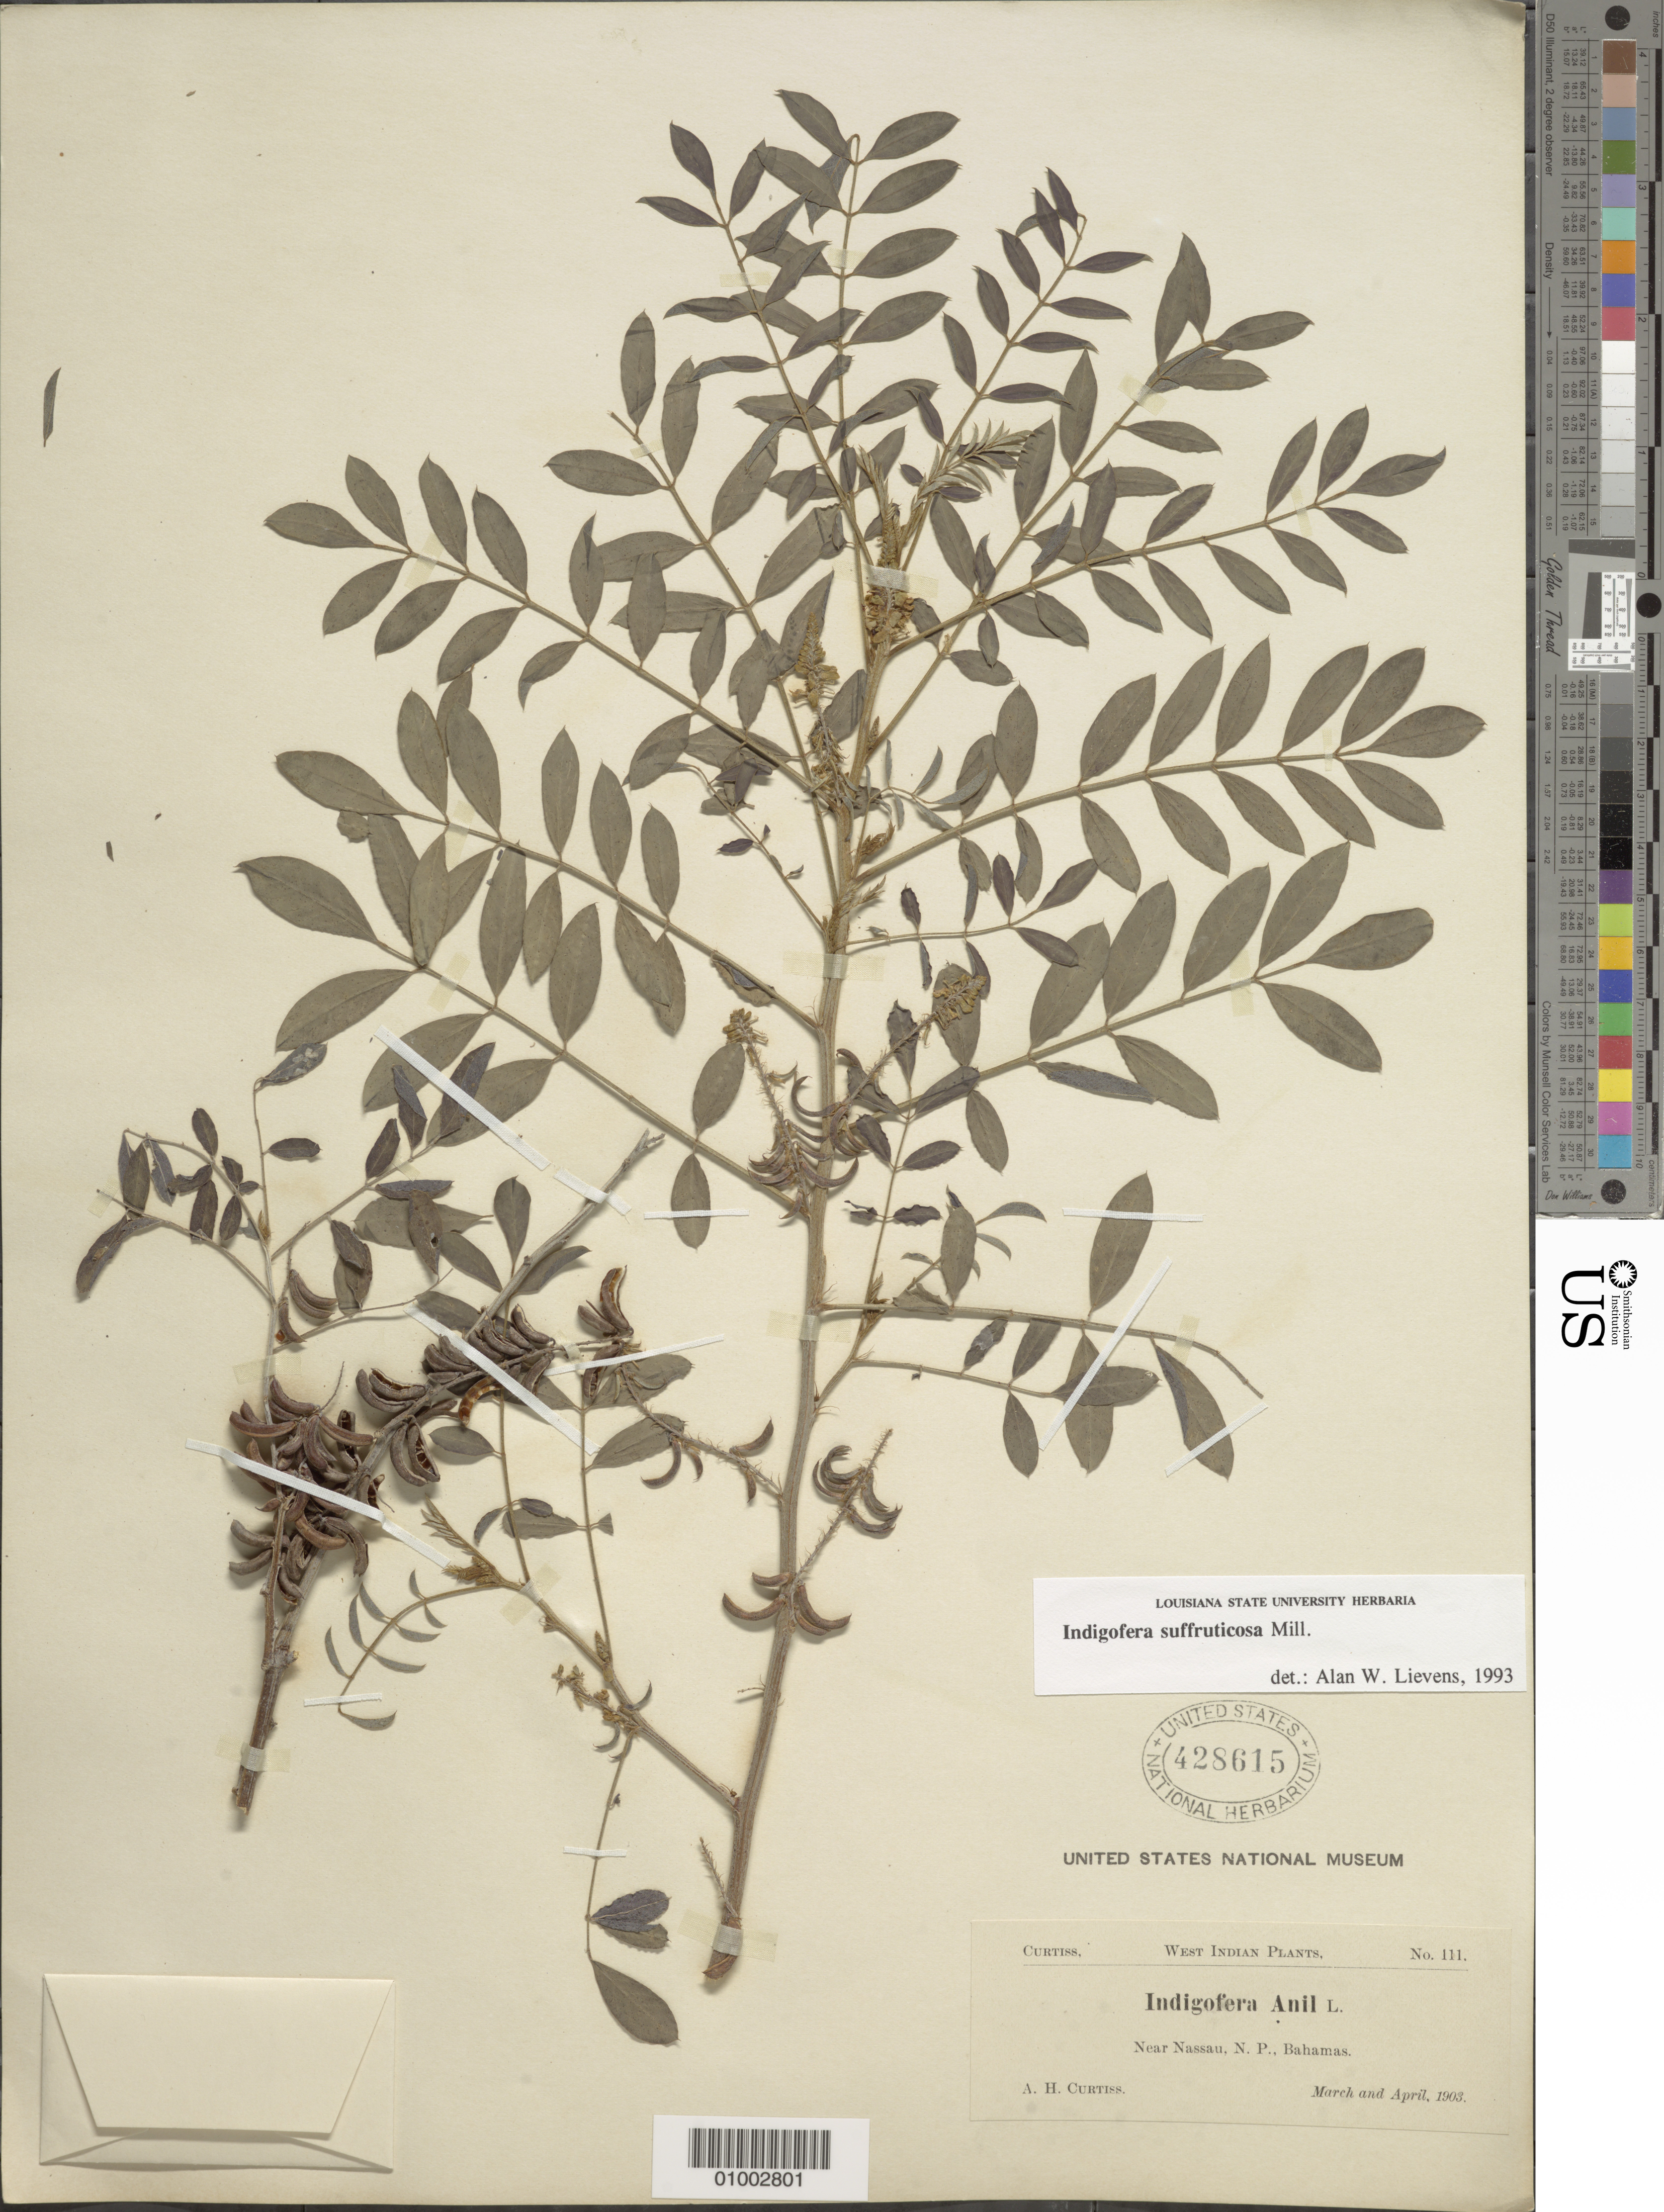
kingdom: Plantae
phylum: Tracheophyta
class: Magnoliopsida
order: Fabales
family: Fabaceae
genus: Indigofera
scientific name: Indigofera suffruticosa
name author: Mill.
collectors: A. H. Curtiss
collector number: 111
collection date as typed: Mar 1903 to Apr 1903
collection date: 1903-03/1903-04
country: Bahamas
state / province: New Providence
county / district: Nassau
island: New Providence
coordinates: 0 N, 0 E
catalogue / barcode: US 428615